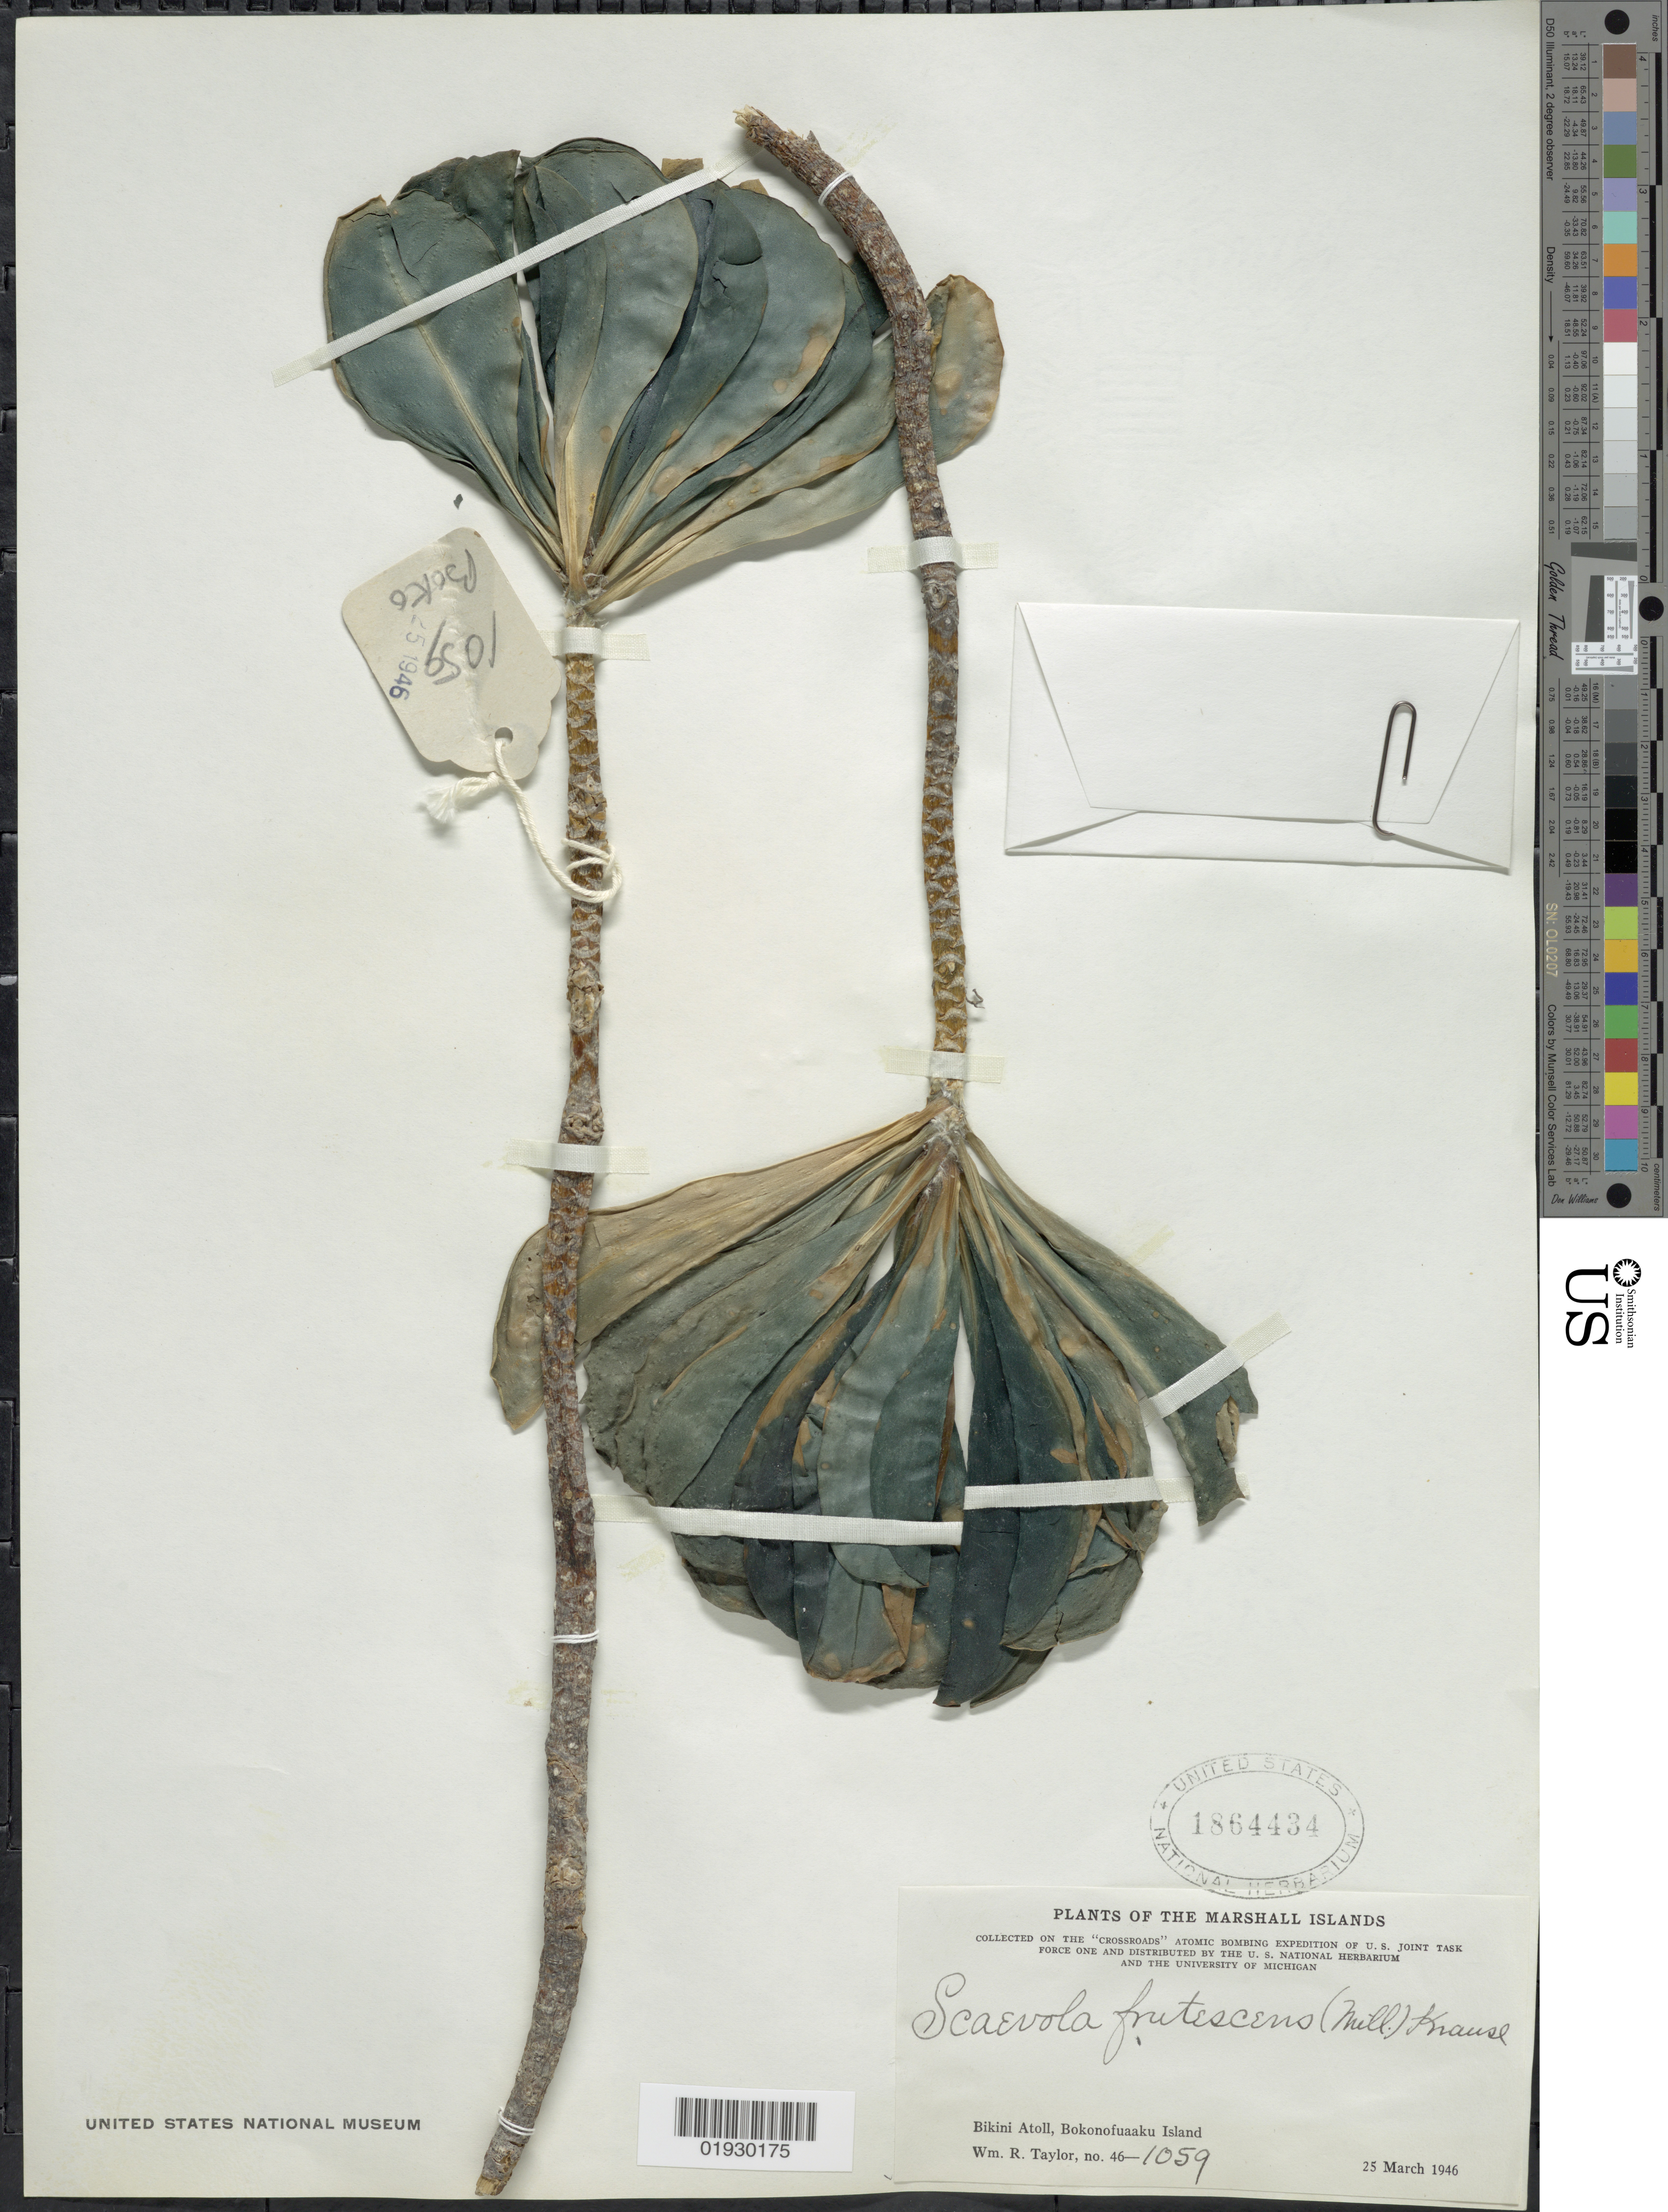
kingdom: Plantae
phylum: Tracheophyta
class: Magnoliopsida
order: Asterales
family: Goodeniaceae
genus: Scaevola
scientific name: Scaevola taccada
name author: (Gaertn.) Roxb.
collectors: W. R. Taylor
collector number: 46-1059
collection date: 1946-03-25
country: Marshall Islands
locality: Bikini Atoll, Bokonofuaaku Island.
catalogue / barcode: US 1864434